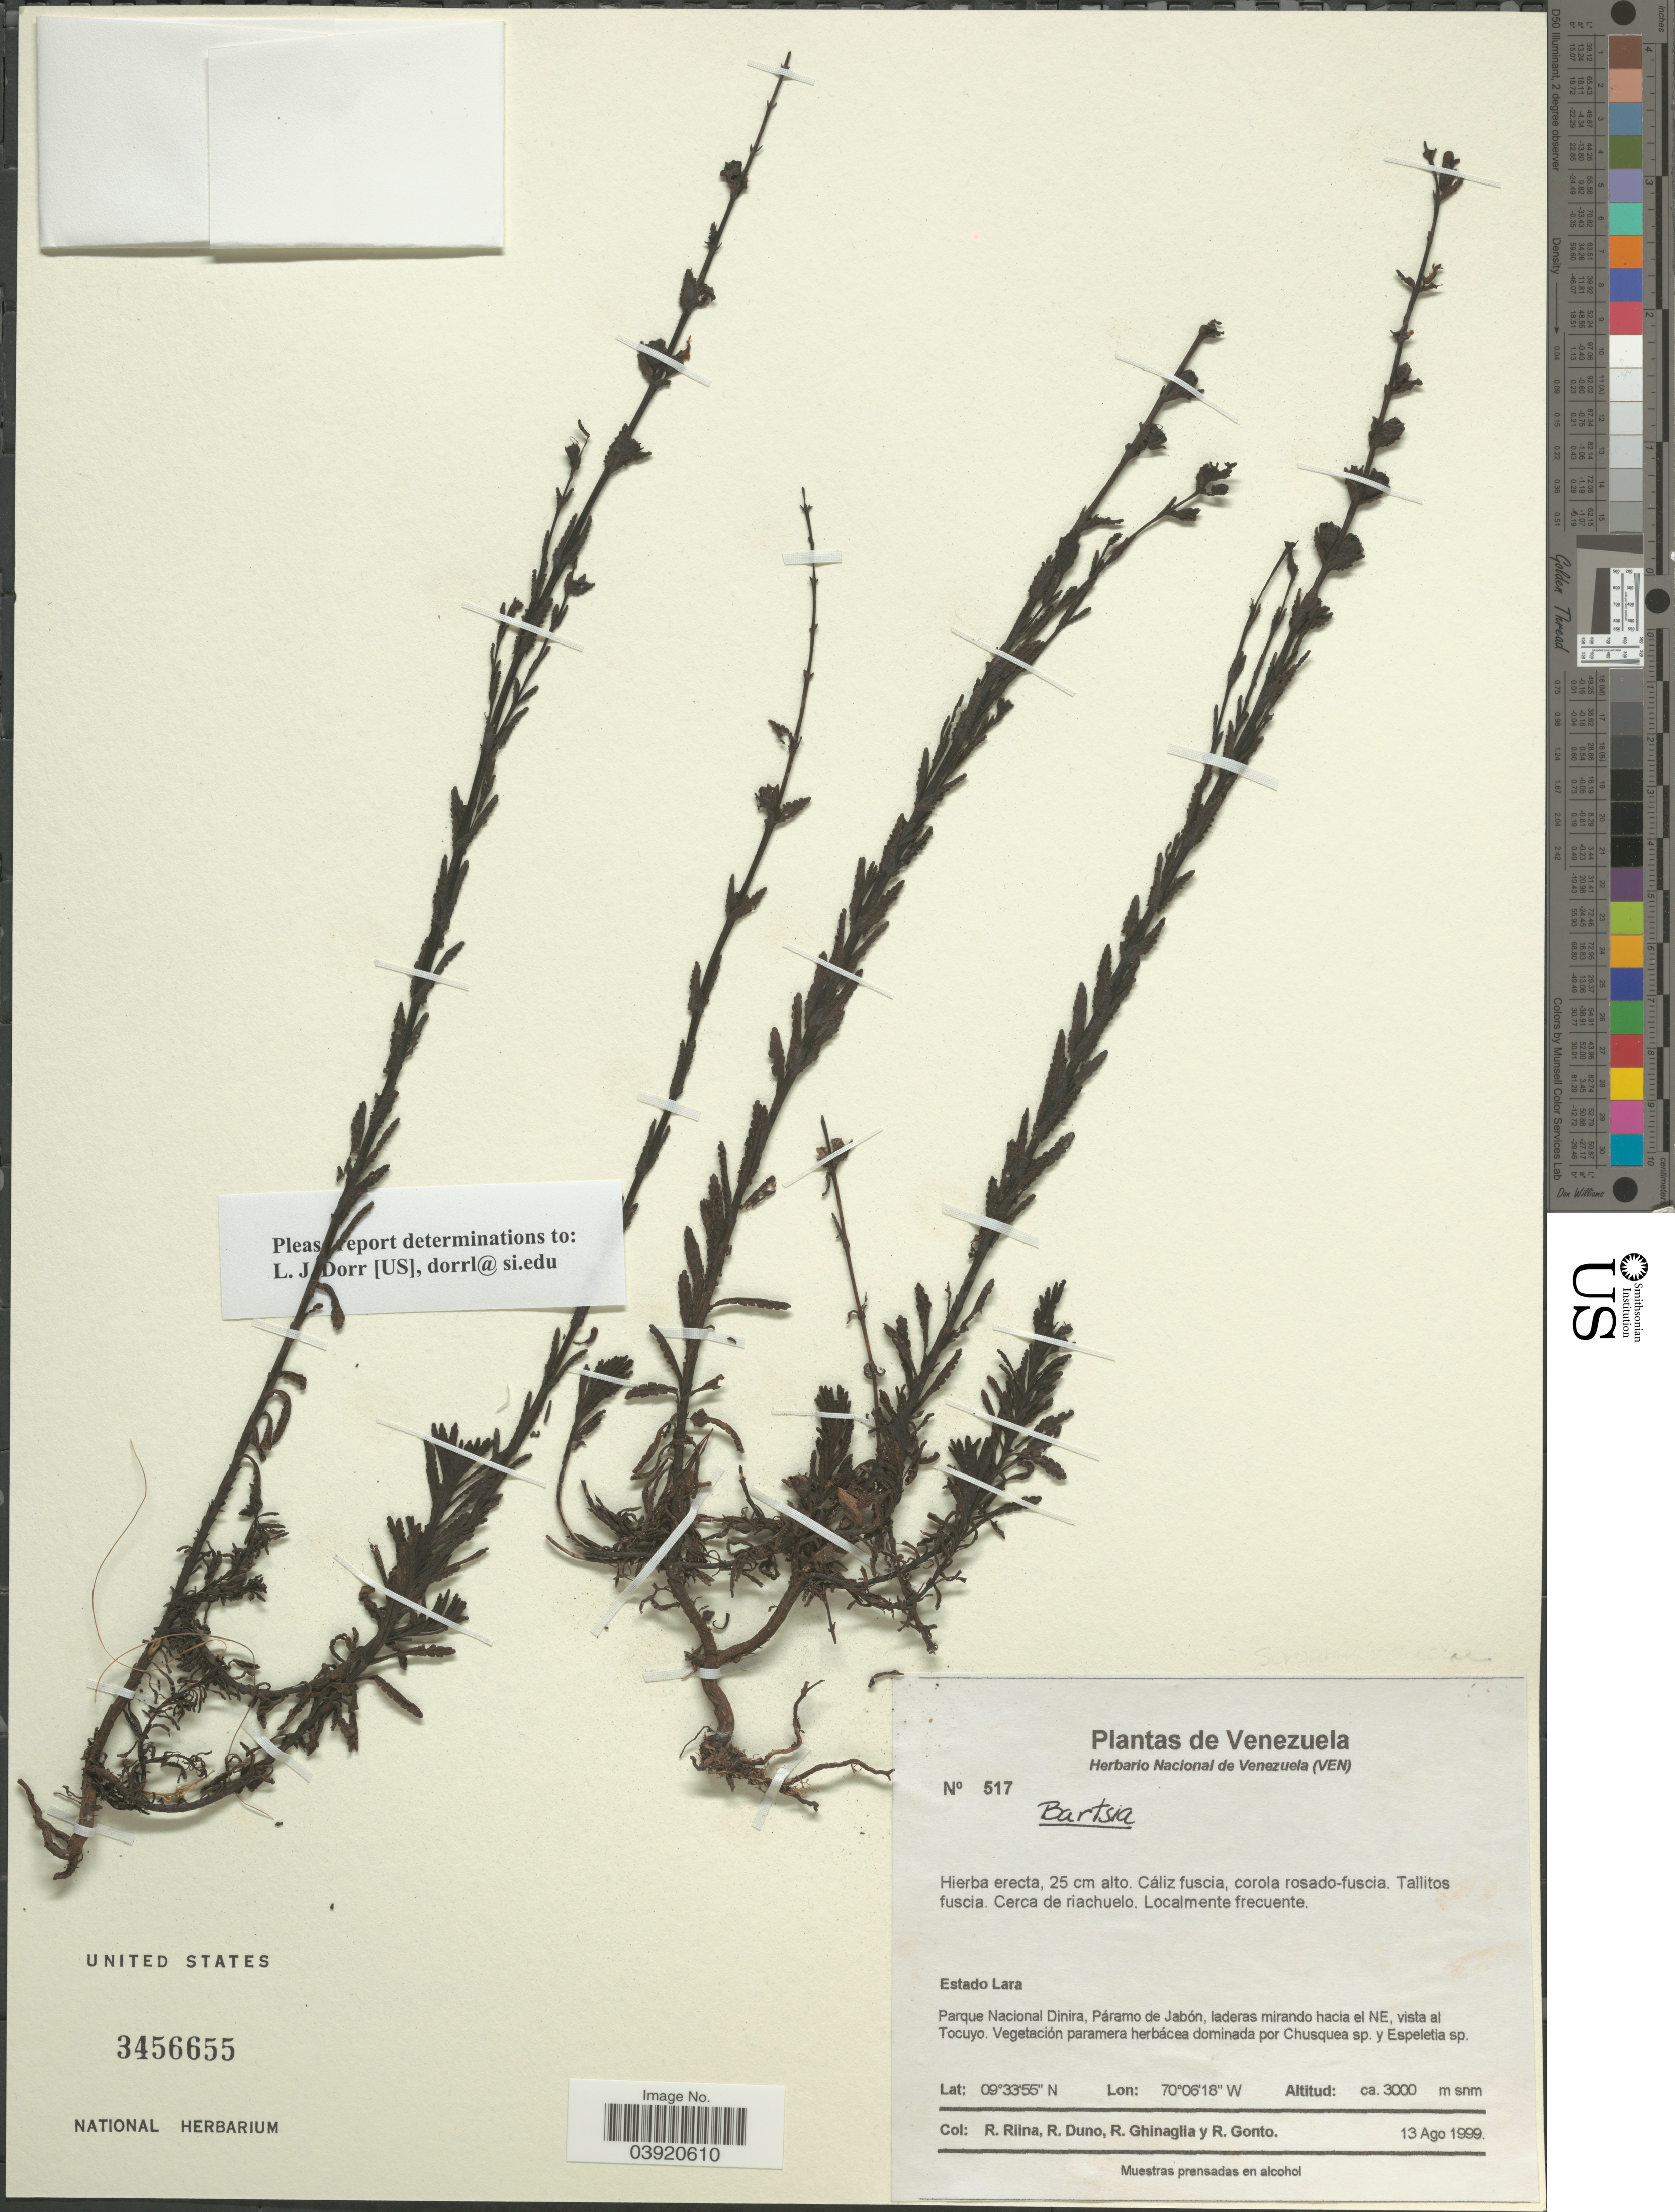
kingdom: Plantae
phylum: Tracheophyta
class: Magnoliopsida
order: Lamiales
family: Orobanchaceae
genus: Bartsia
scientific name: Bartsia sp.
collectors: R. Riina, R. Duno, R. Ghinaglia & R. Gonto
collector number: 517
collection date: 1999-08-13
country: Venezuela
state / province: Lara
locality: Parque Nacional Dinira, Páramo de Jabón, laderas mirando hacia al NE, vista al Tocuyo.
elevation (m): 3000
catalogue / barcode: US 3456655